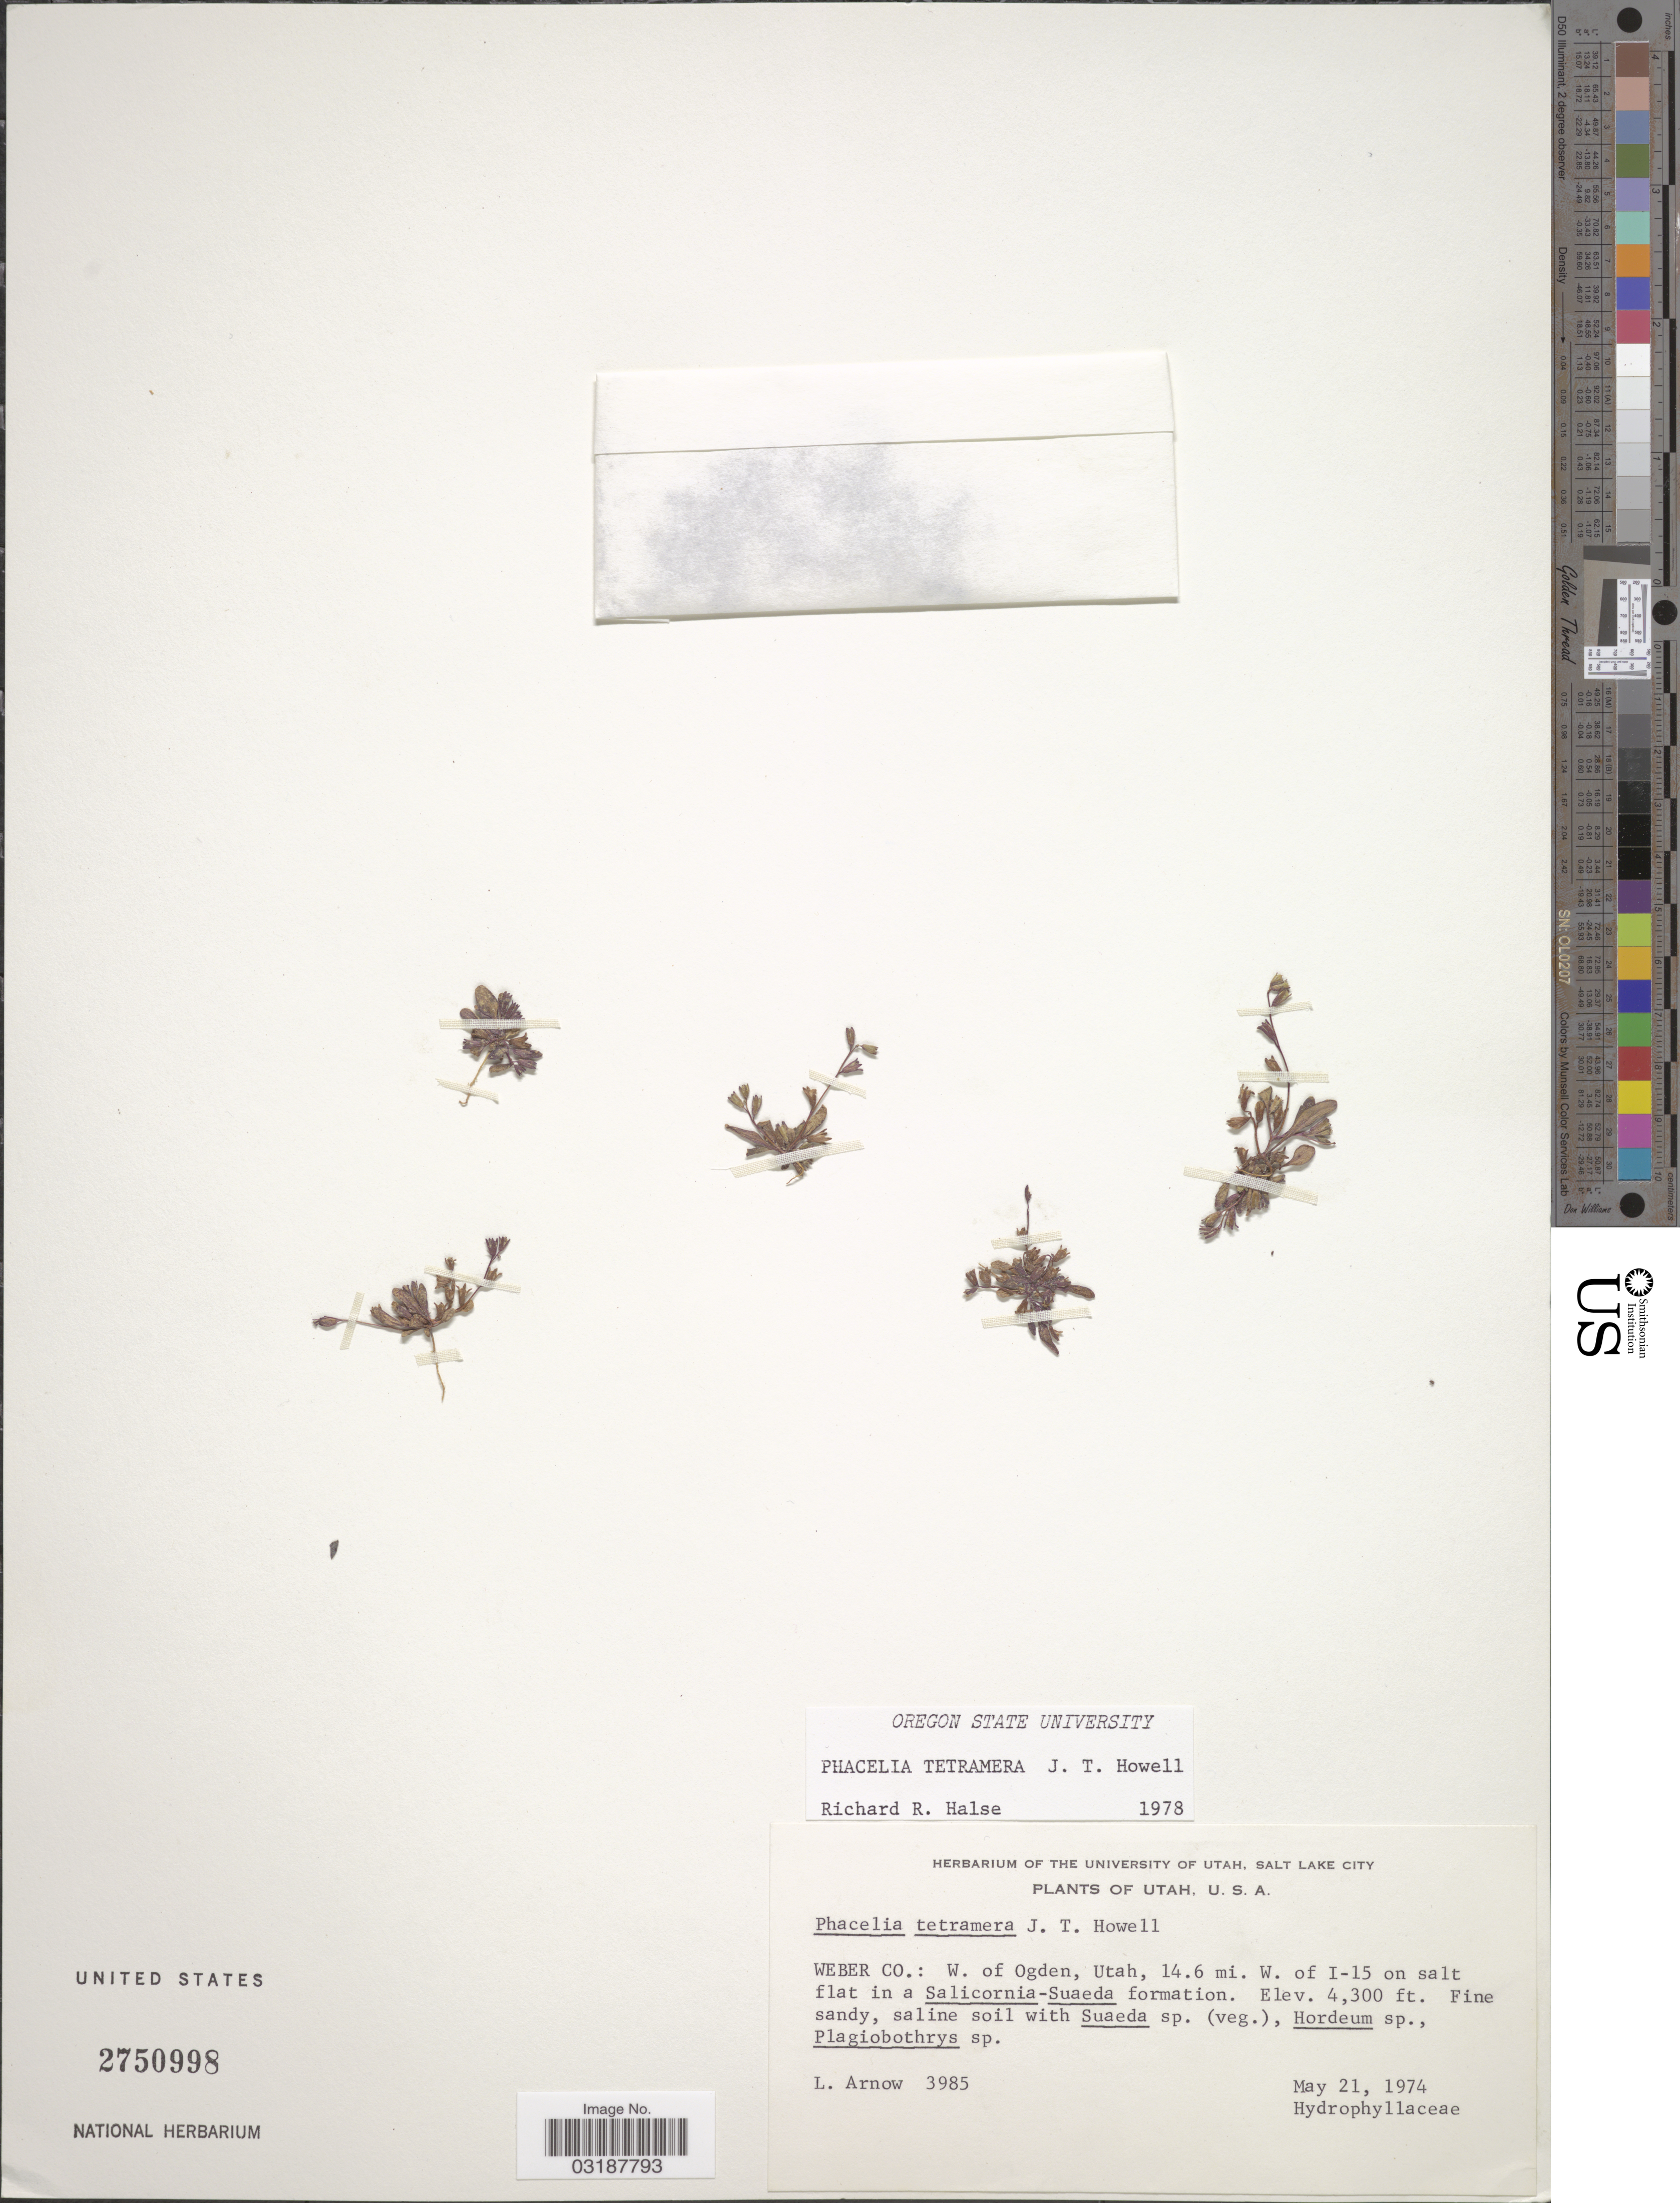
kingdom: Plantae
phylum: Tracheophyta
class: Magnoliopsida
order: Boraginales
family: Hydrophyllaceae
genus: Phacelia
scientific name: Phacelia tetramera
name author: J.T. Howell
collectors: L. Arnow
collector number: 3985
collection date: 1974-05-21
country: United States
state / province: Utah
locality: Weber Co.: W. of Ogden, Utah, 14.6 mi. W. of I-15.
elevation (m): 1311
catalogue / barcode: US 2750998